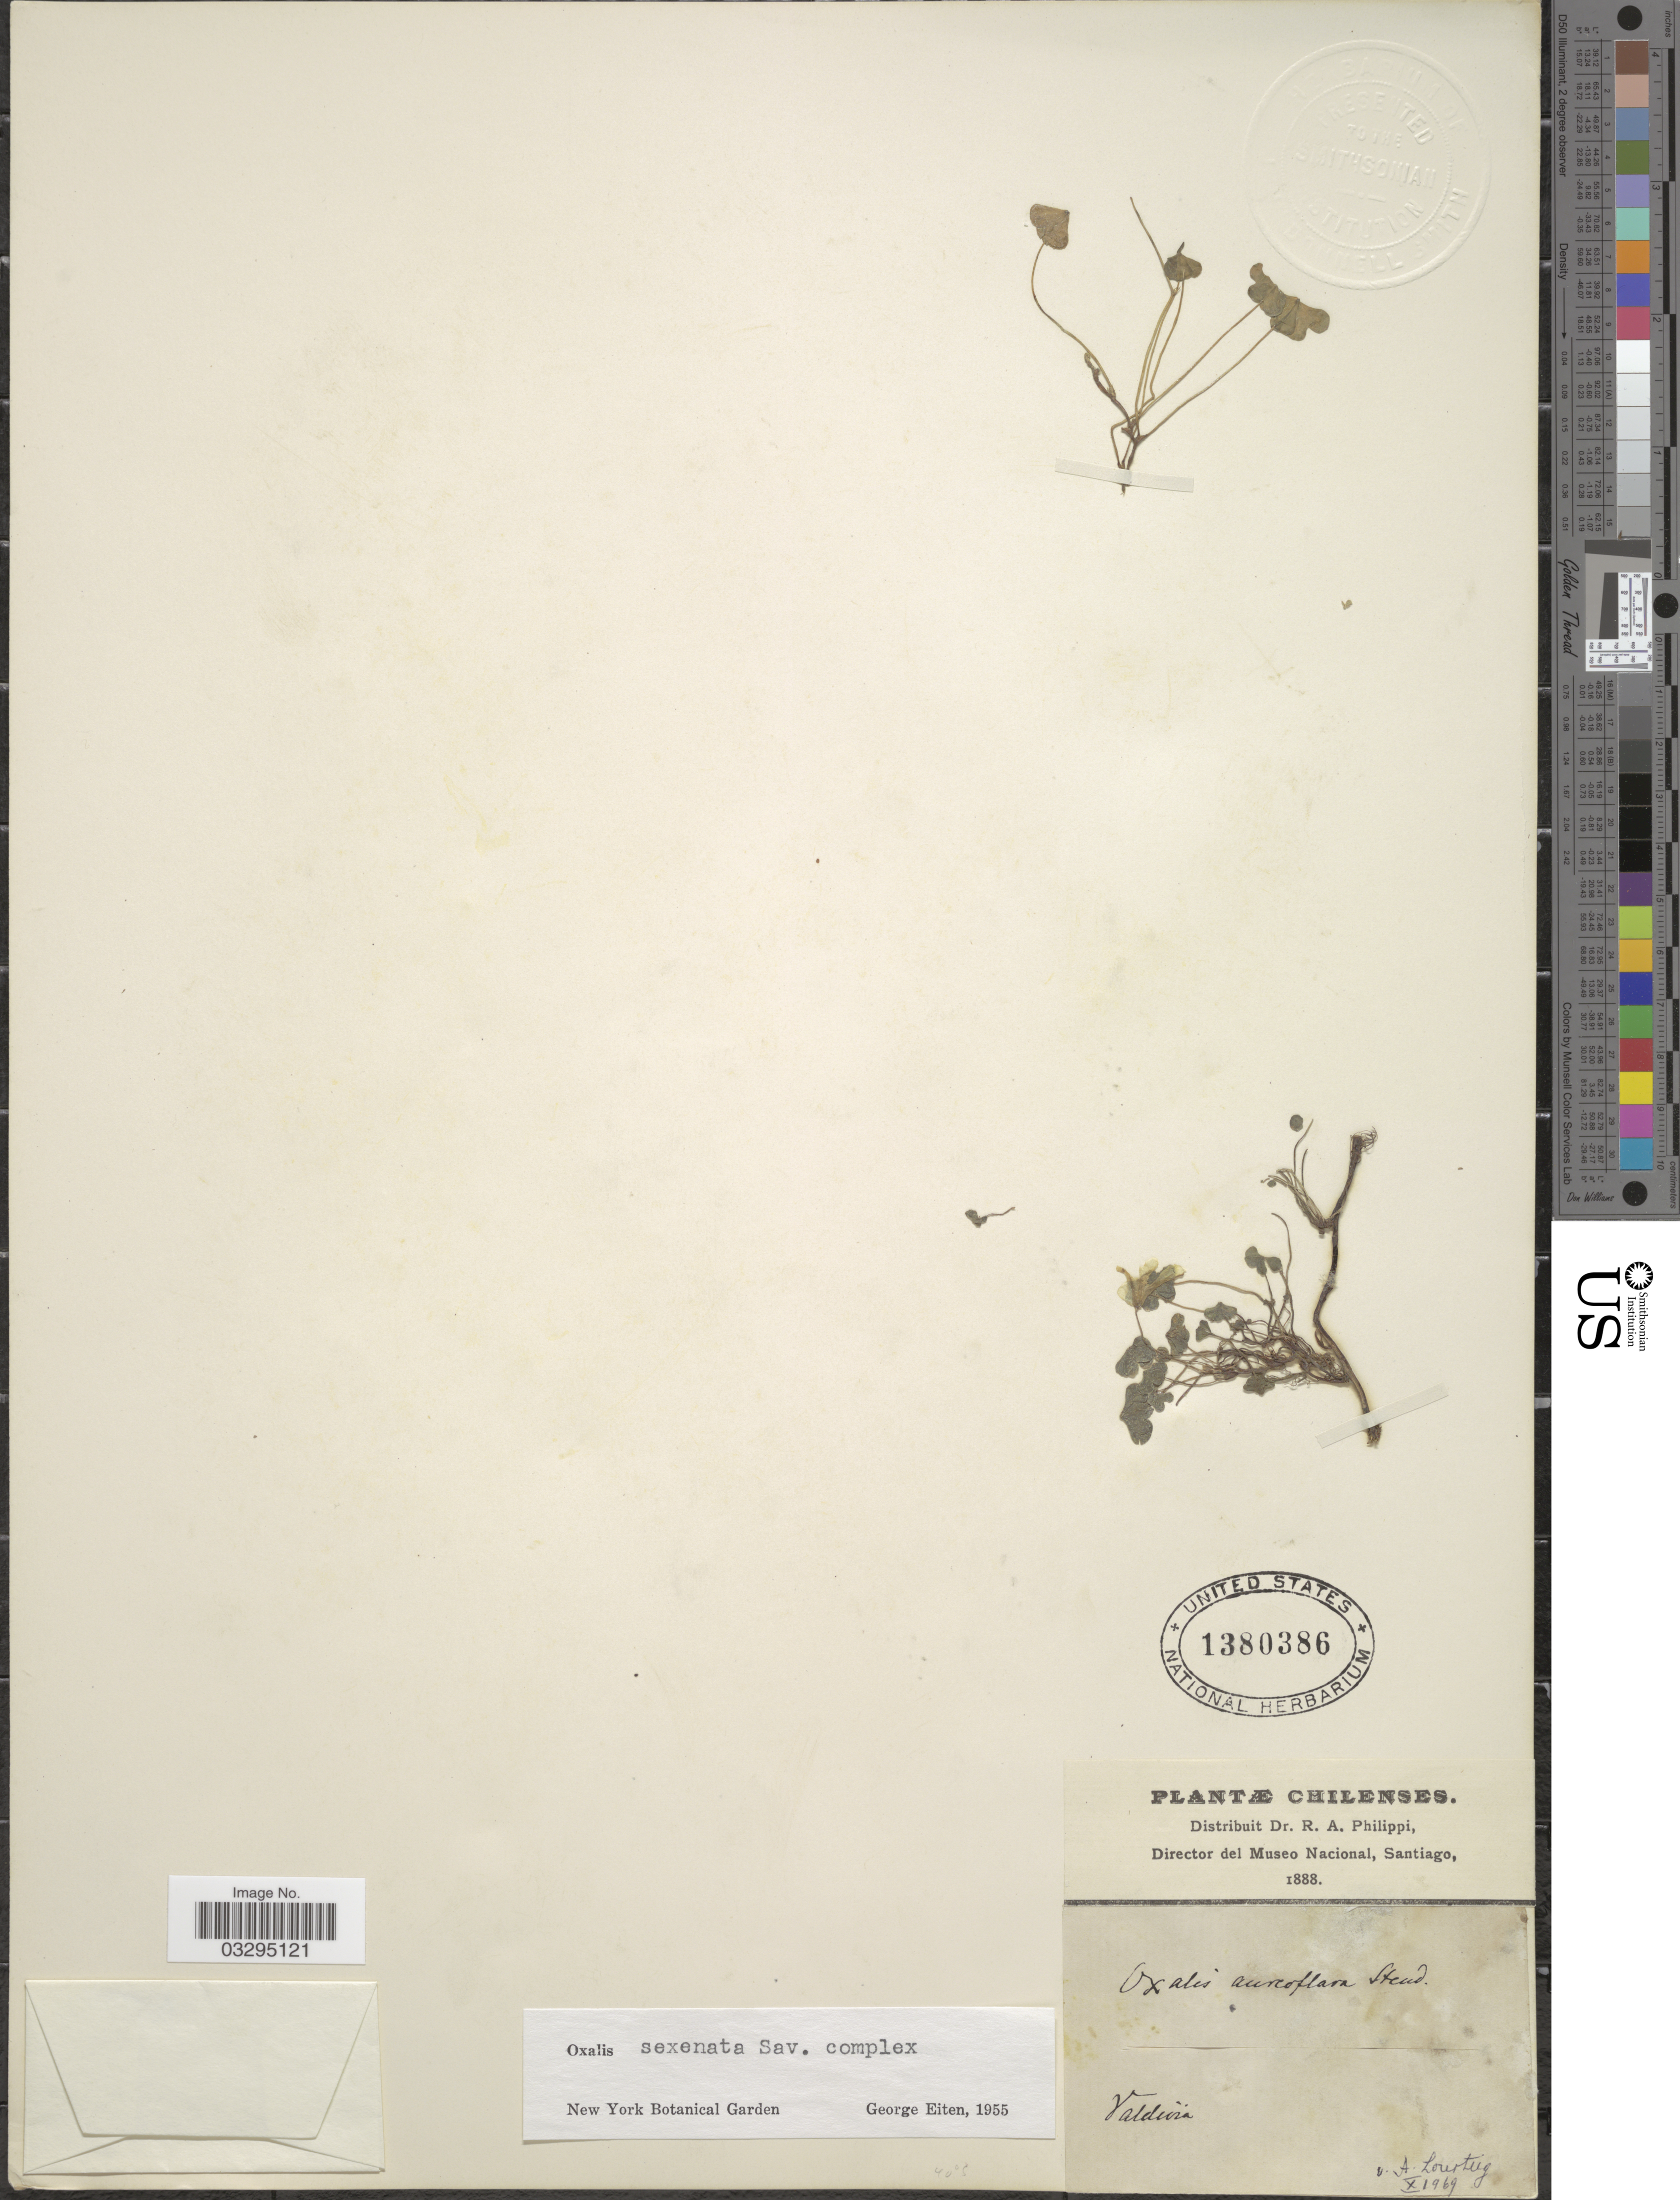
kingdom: Plantae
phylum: Tracheophyta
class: Magnoliopsida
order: Oxalidales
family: Oxalidaceae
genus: Oxalis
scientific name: Oxalis aureoflava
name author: Steud.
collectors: R. A. Philippi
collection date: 1888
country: Chile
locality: Valdivia.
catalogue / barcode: US 1380386